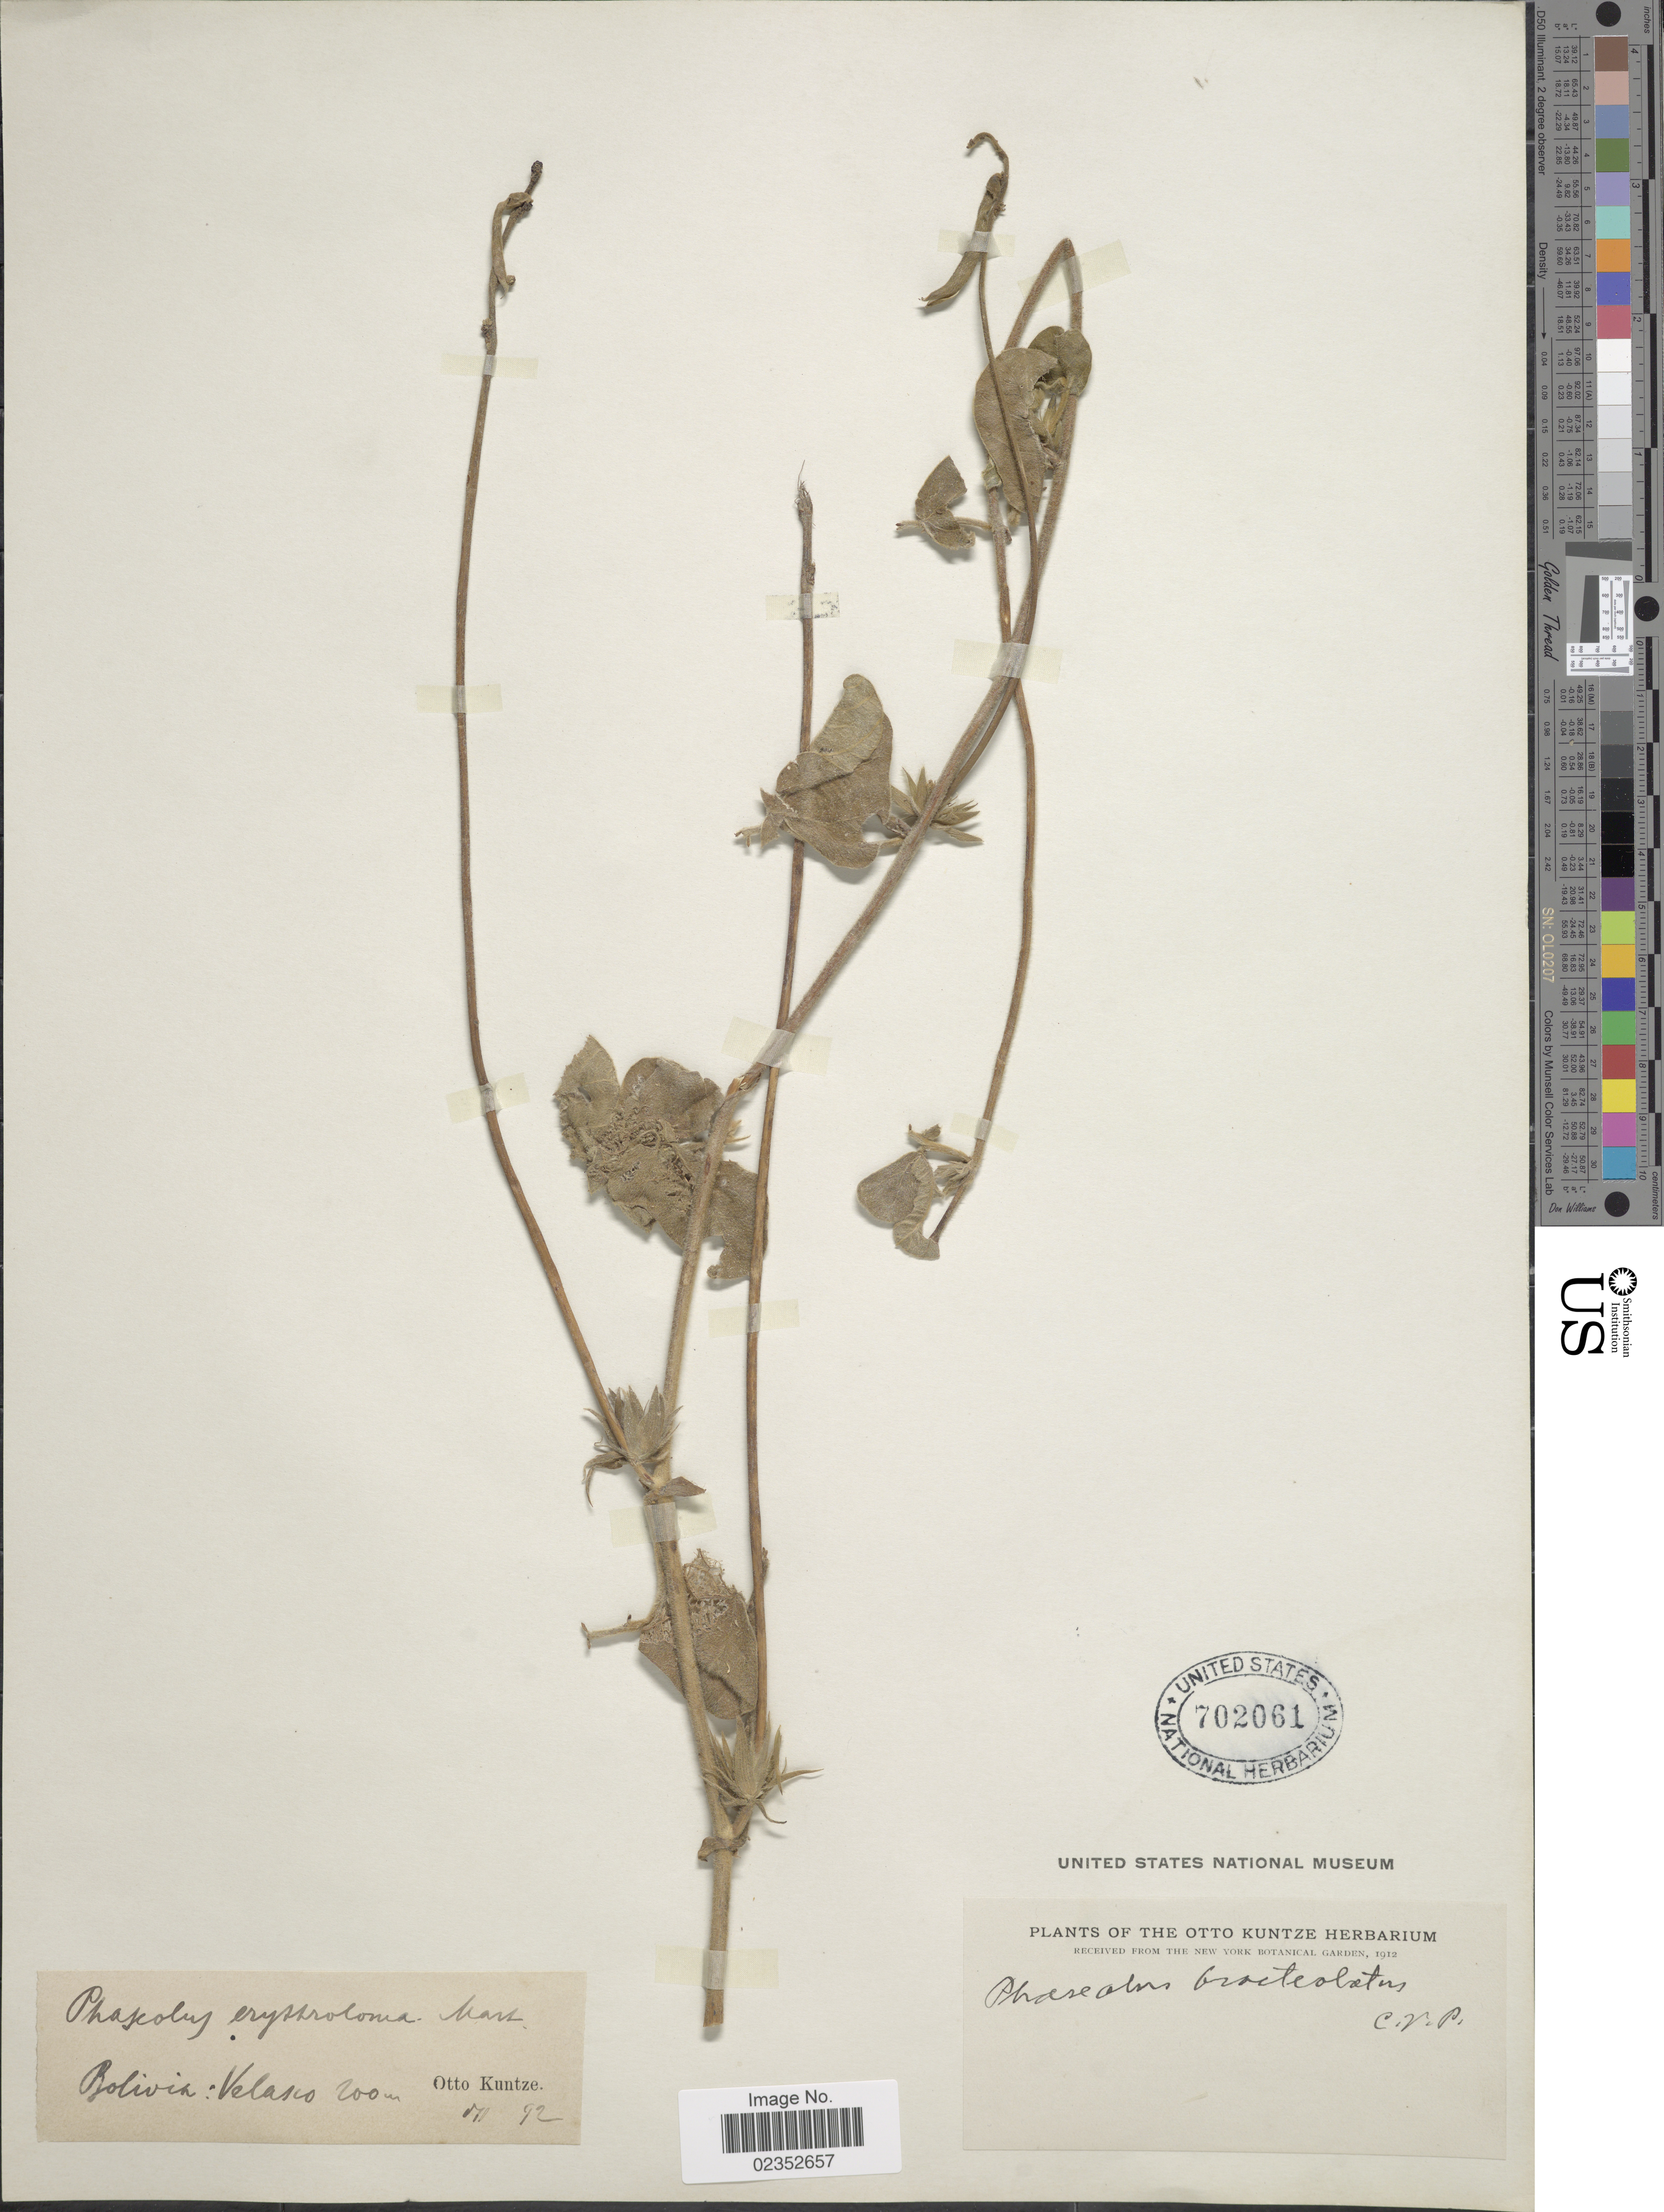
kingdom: Plantae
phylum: Tracheophyta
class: Magnoliopsida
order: Fabales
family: Fabaceae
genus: Macroptilium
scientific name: Macroptilium bracteatum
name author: (Nees & Mart.) Maréchal & Baudet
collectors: C.E.O. Kuntze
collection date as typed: Transcribed d/m/y: /7/92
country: Bolivia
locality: Velasco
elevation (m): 200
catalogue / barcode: US 702061